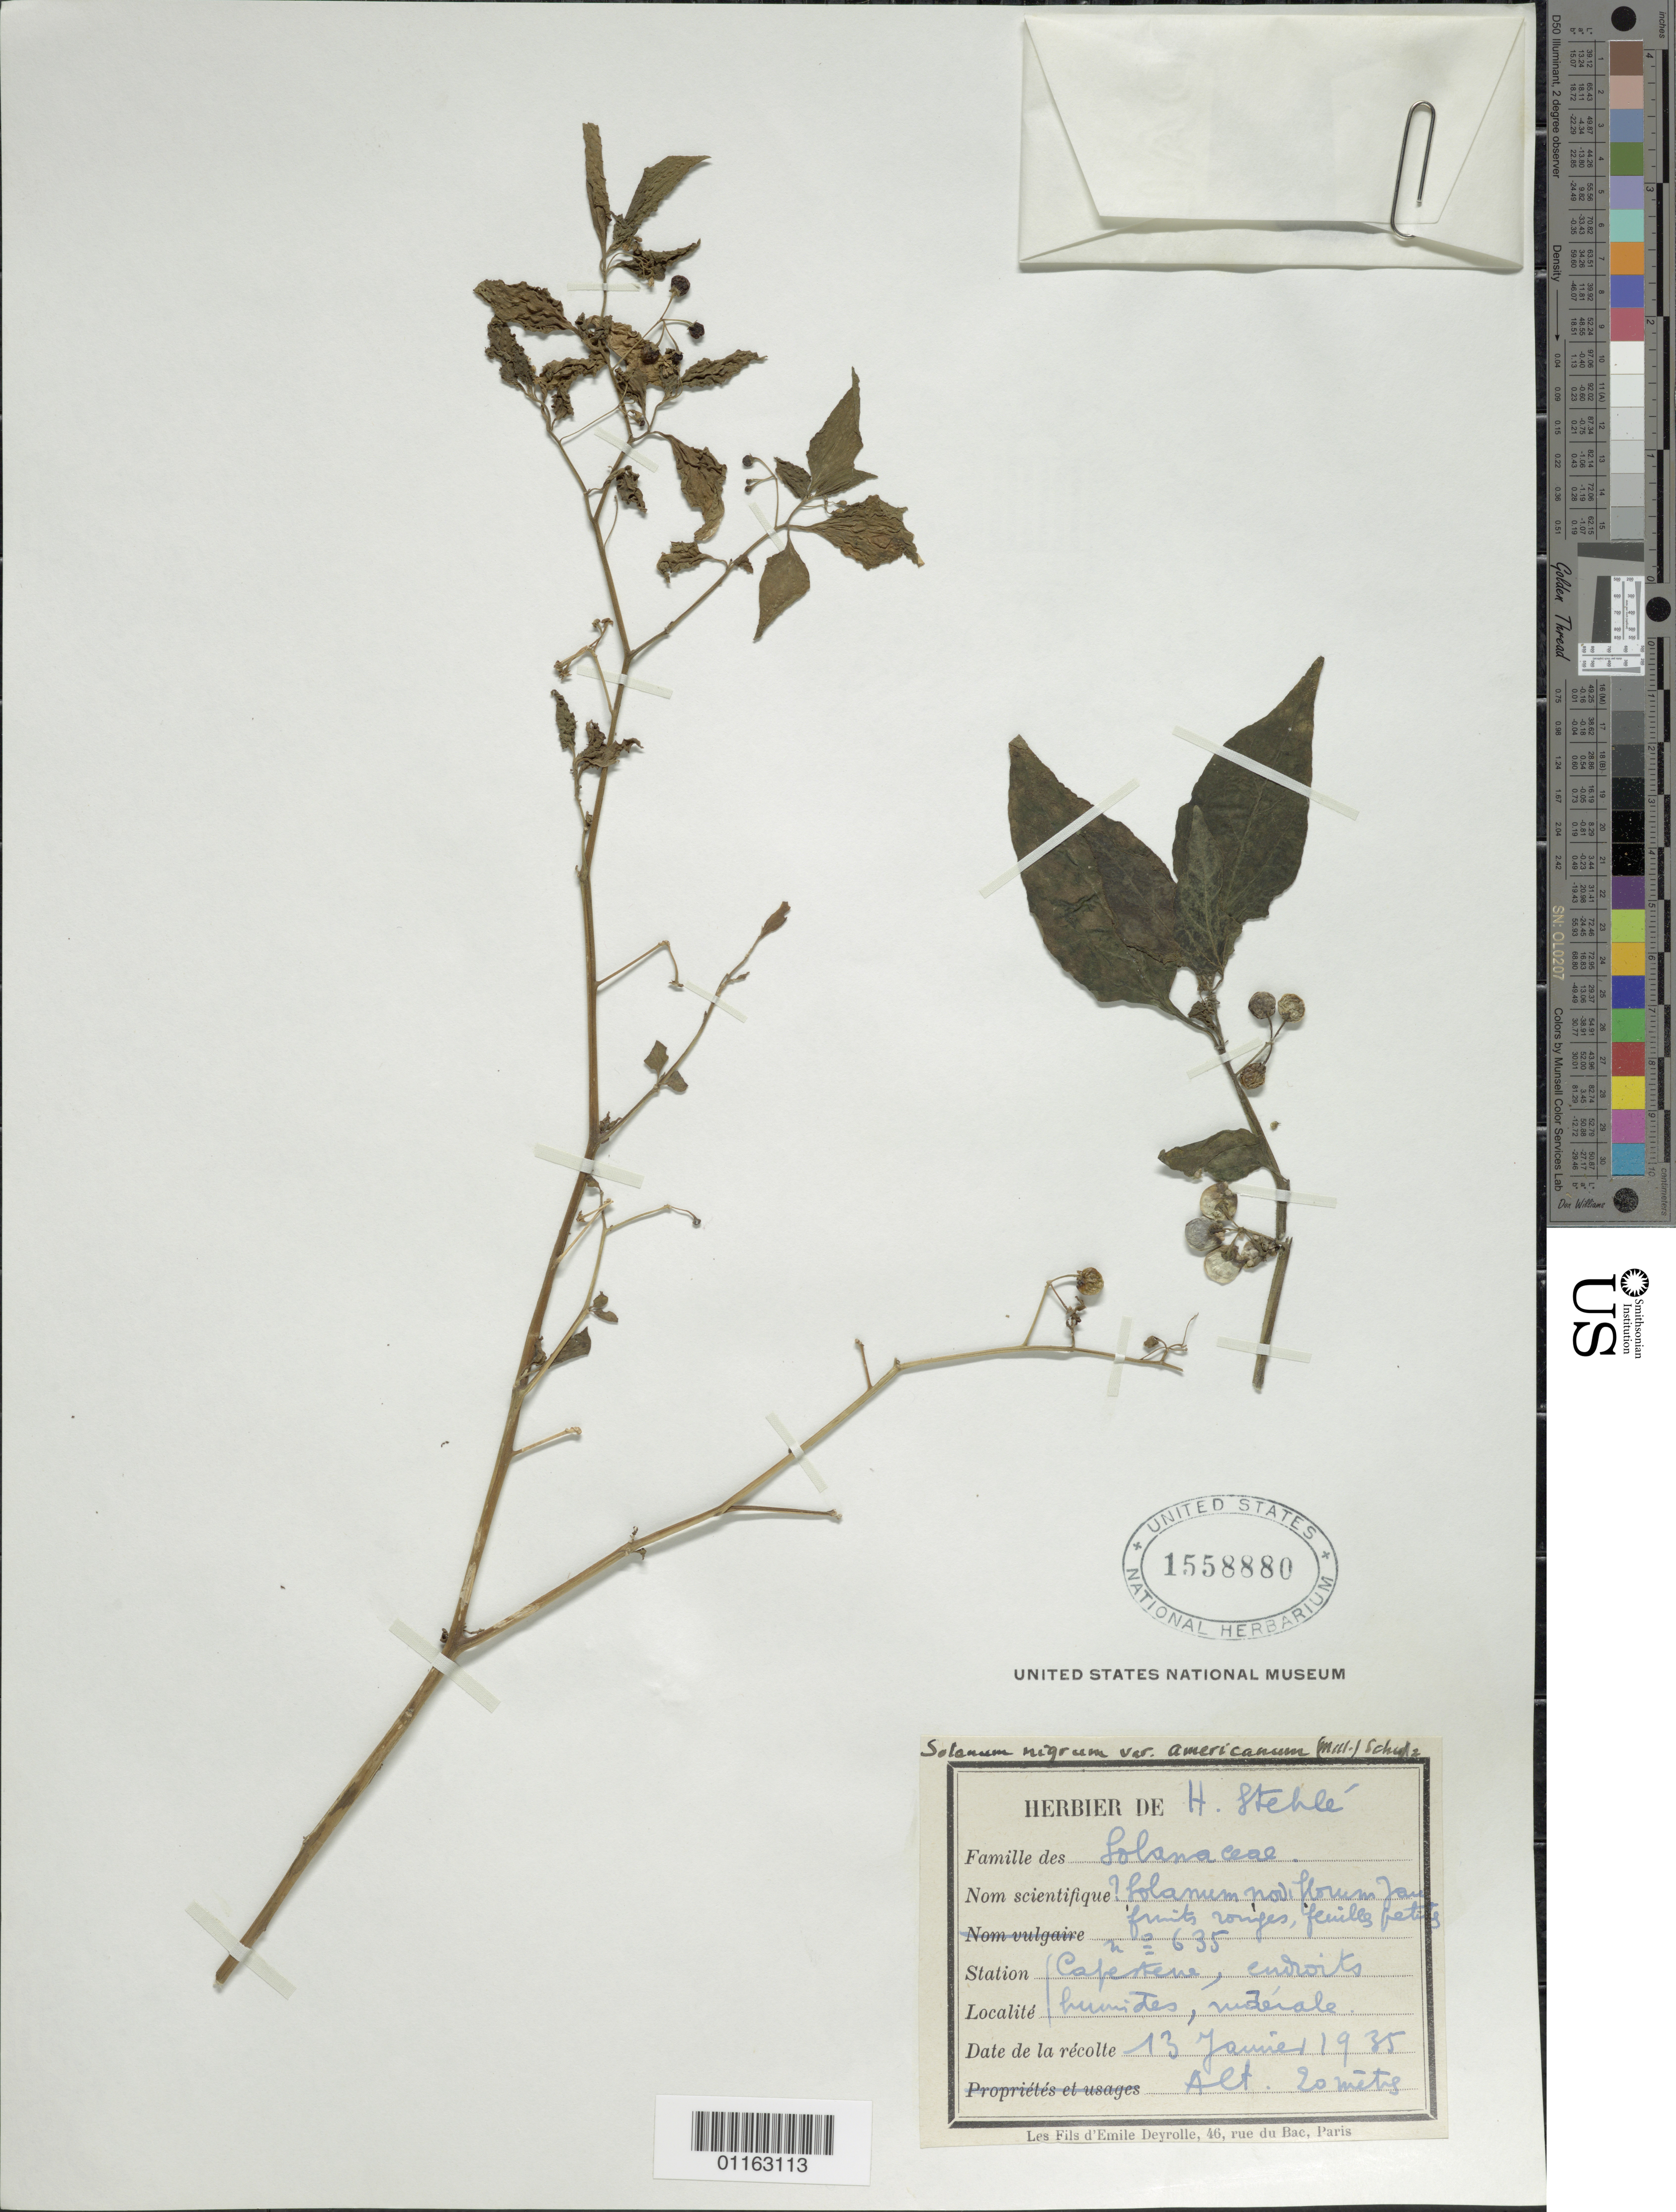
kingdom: Plantae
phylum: Tracheophyta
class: Magnoliopsida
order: Solanales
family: Solanaceae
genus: Solanum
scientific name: Solanum nodiflorum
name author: Jacq.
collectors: H. Stehlé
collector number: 635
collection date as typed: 13 Jan 1935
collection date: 1935-01-13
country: Guadeloupe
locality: Capesterre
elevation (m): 20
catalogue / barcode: US 1558880